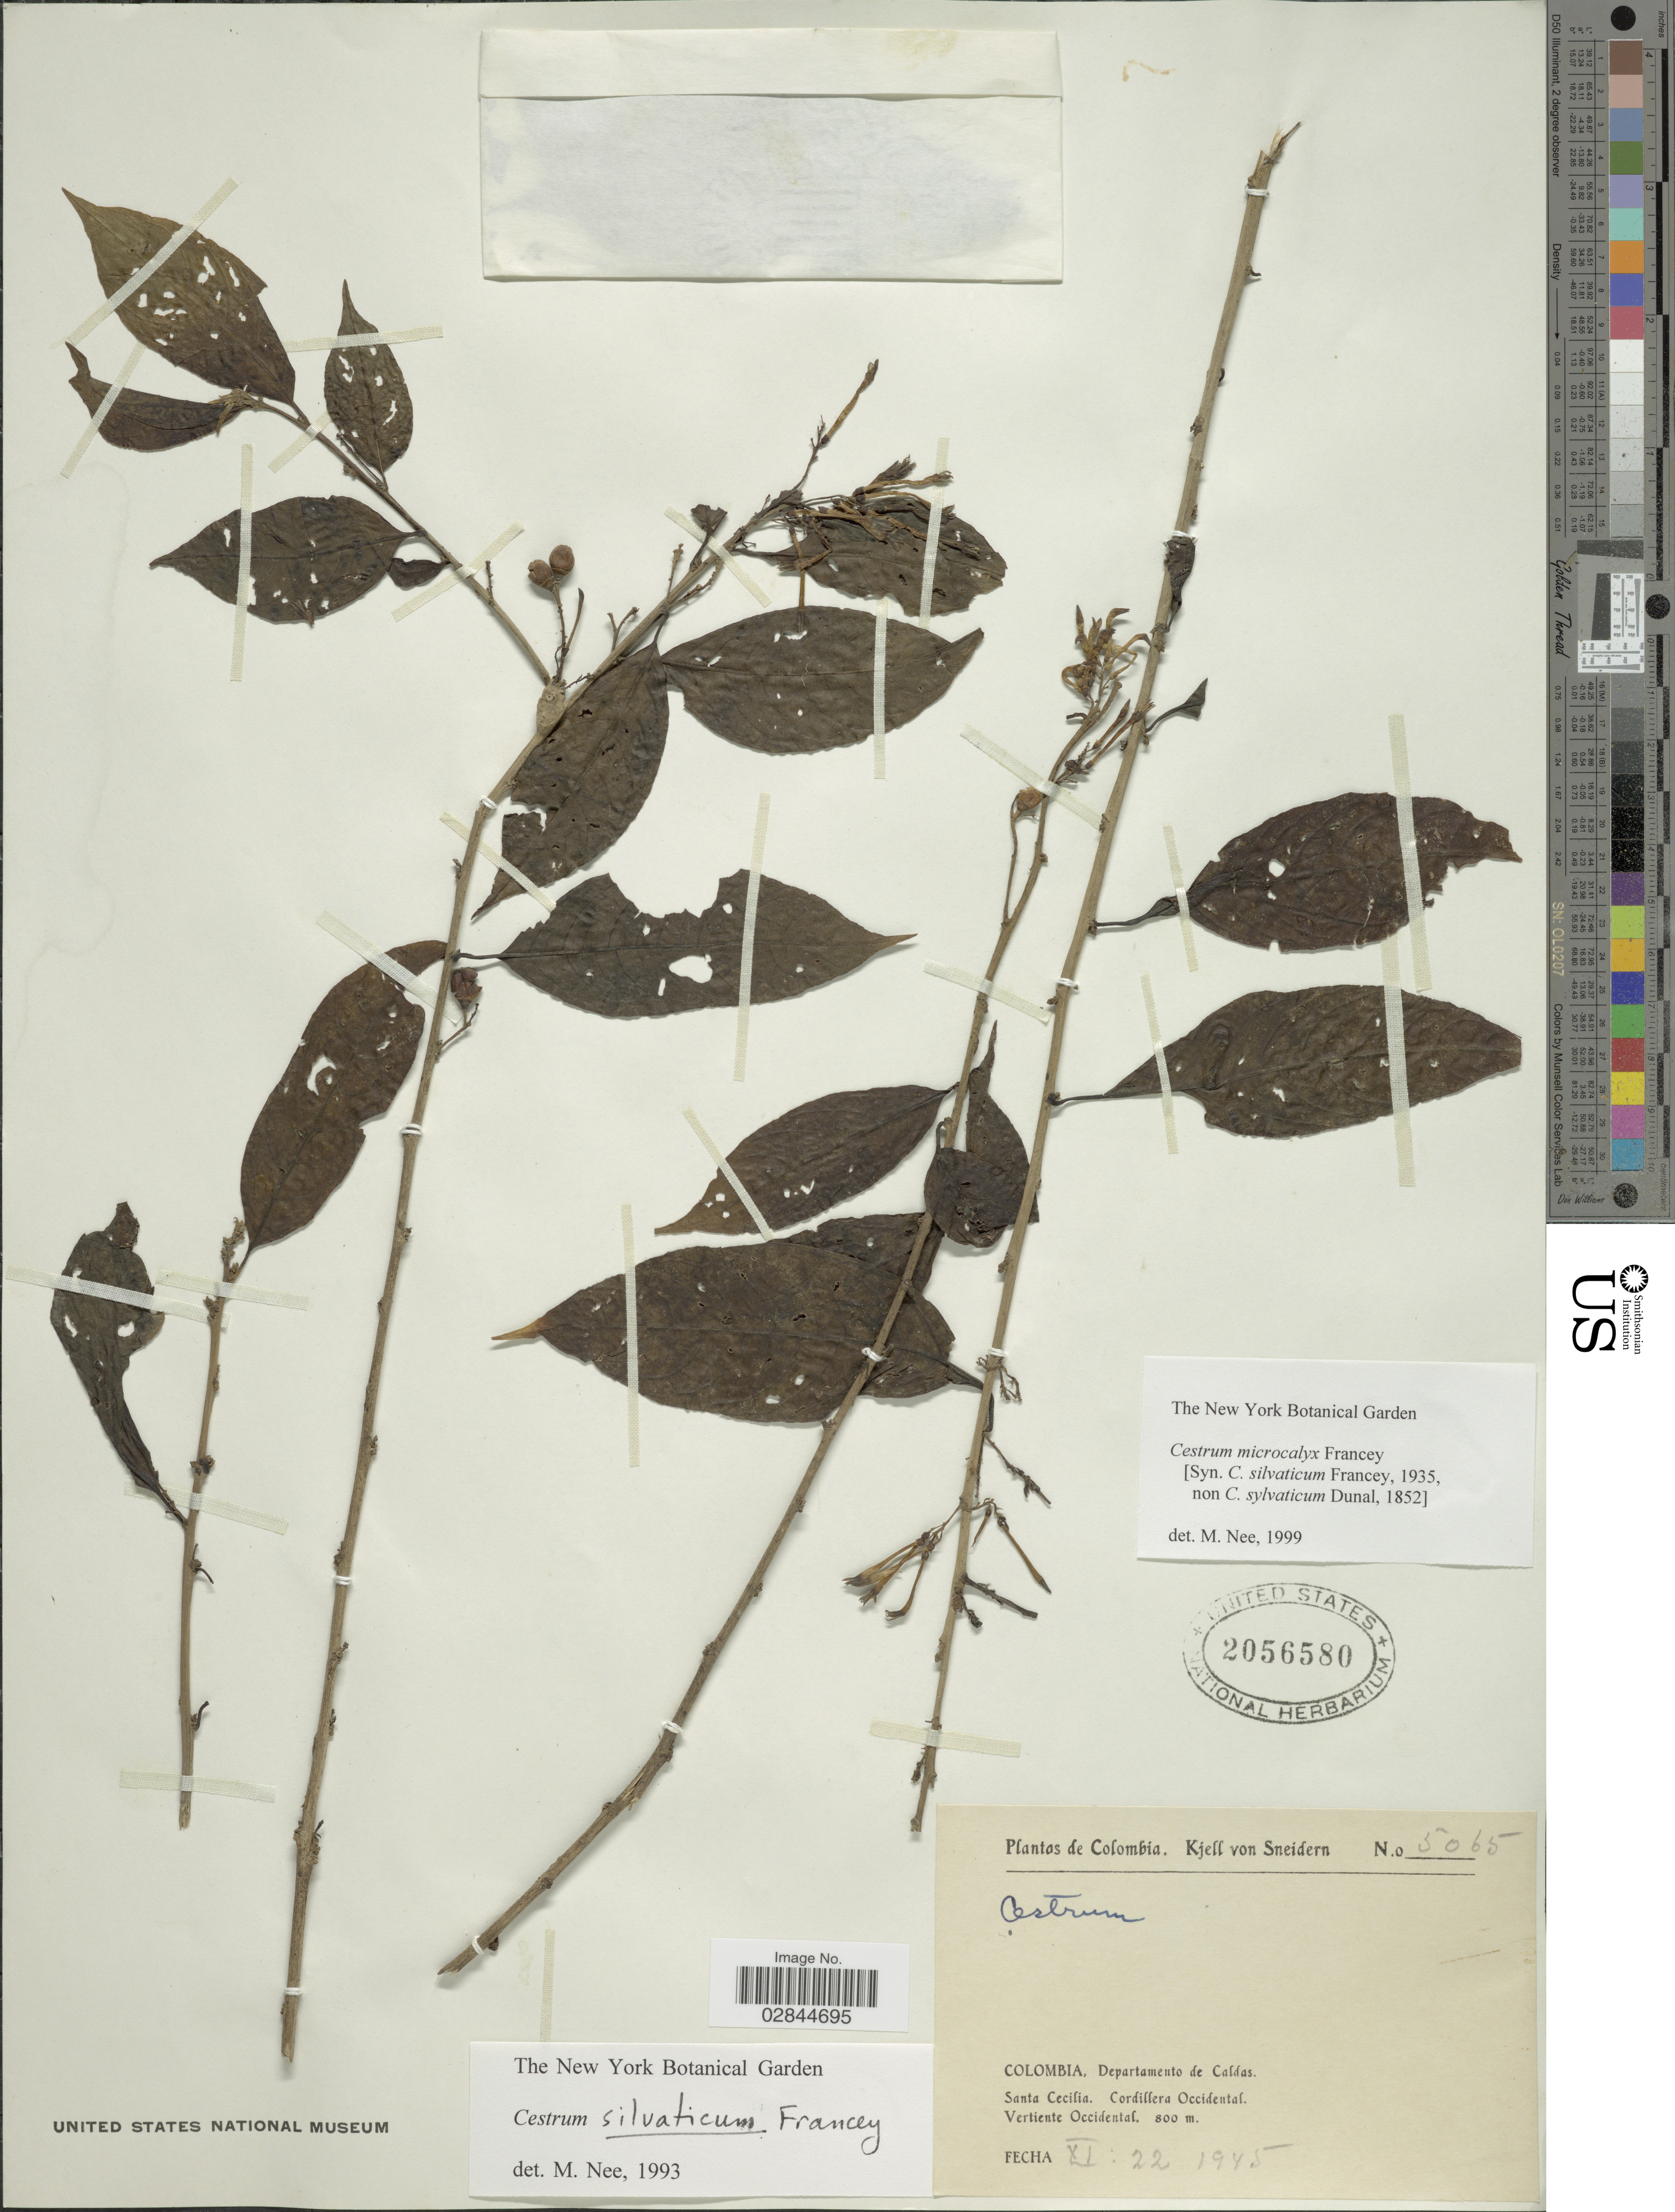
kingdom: Plantae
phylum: Tracheophyta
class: Magnoliopsida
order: Solanales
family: Solanaceae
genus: Cestrum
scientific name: Cestrum microcalyx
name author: Francey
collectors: K. von Sneidern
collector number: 5065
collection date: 1945-11-22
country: Colombia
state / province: Caldas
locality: Departamento de Caldas. Santa Cecilia. Cordillera Occidental. Vertiente Occidental.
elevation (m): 800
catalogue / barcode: US 2056580